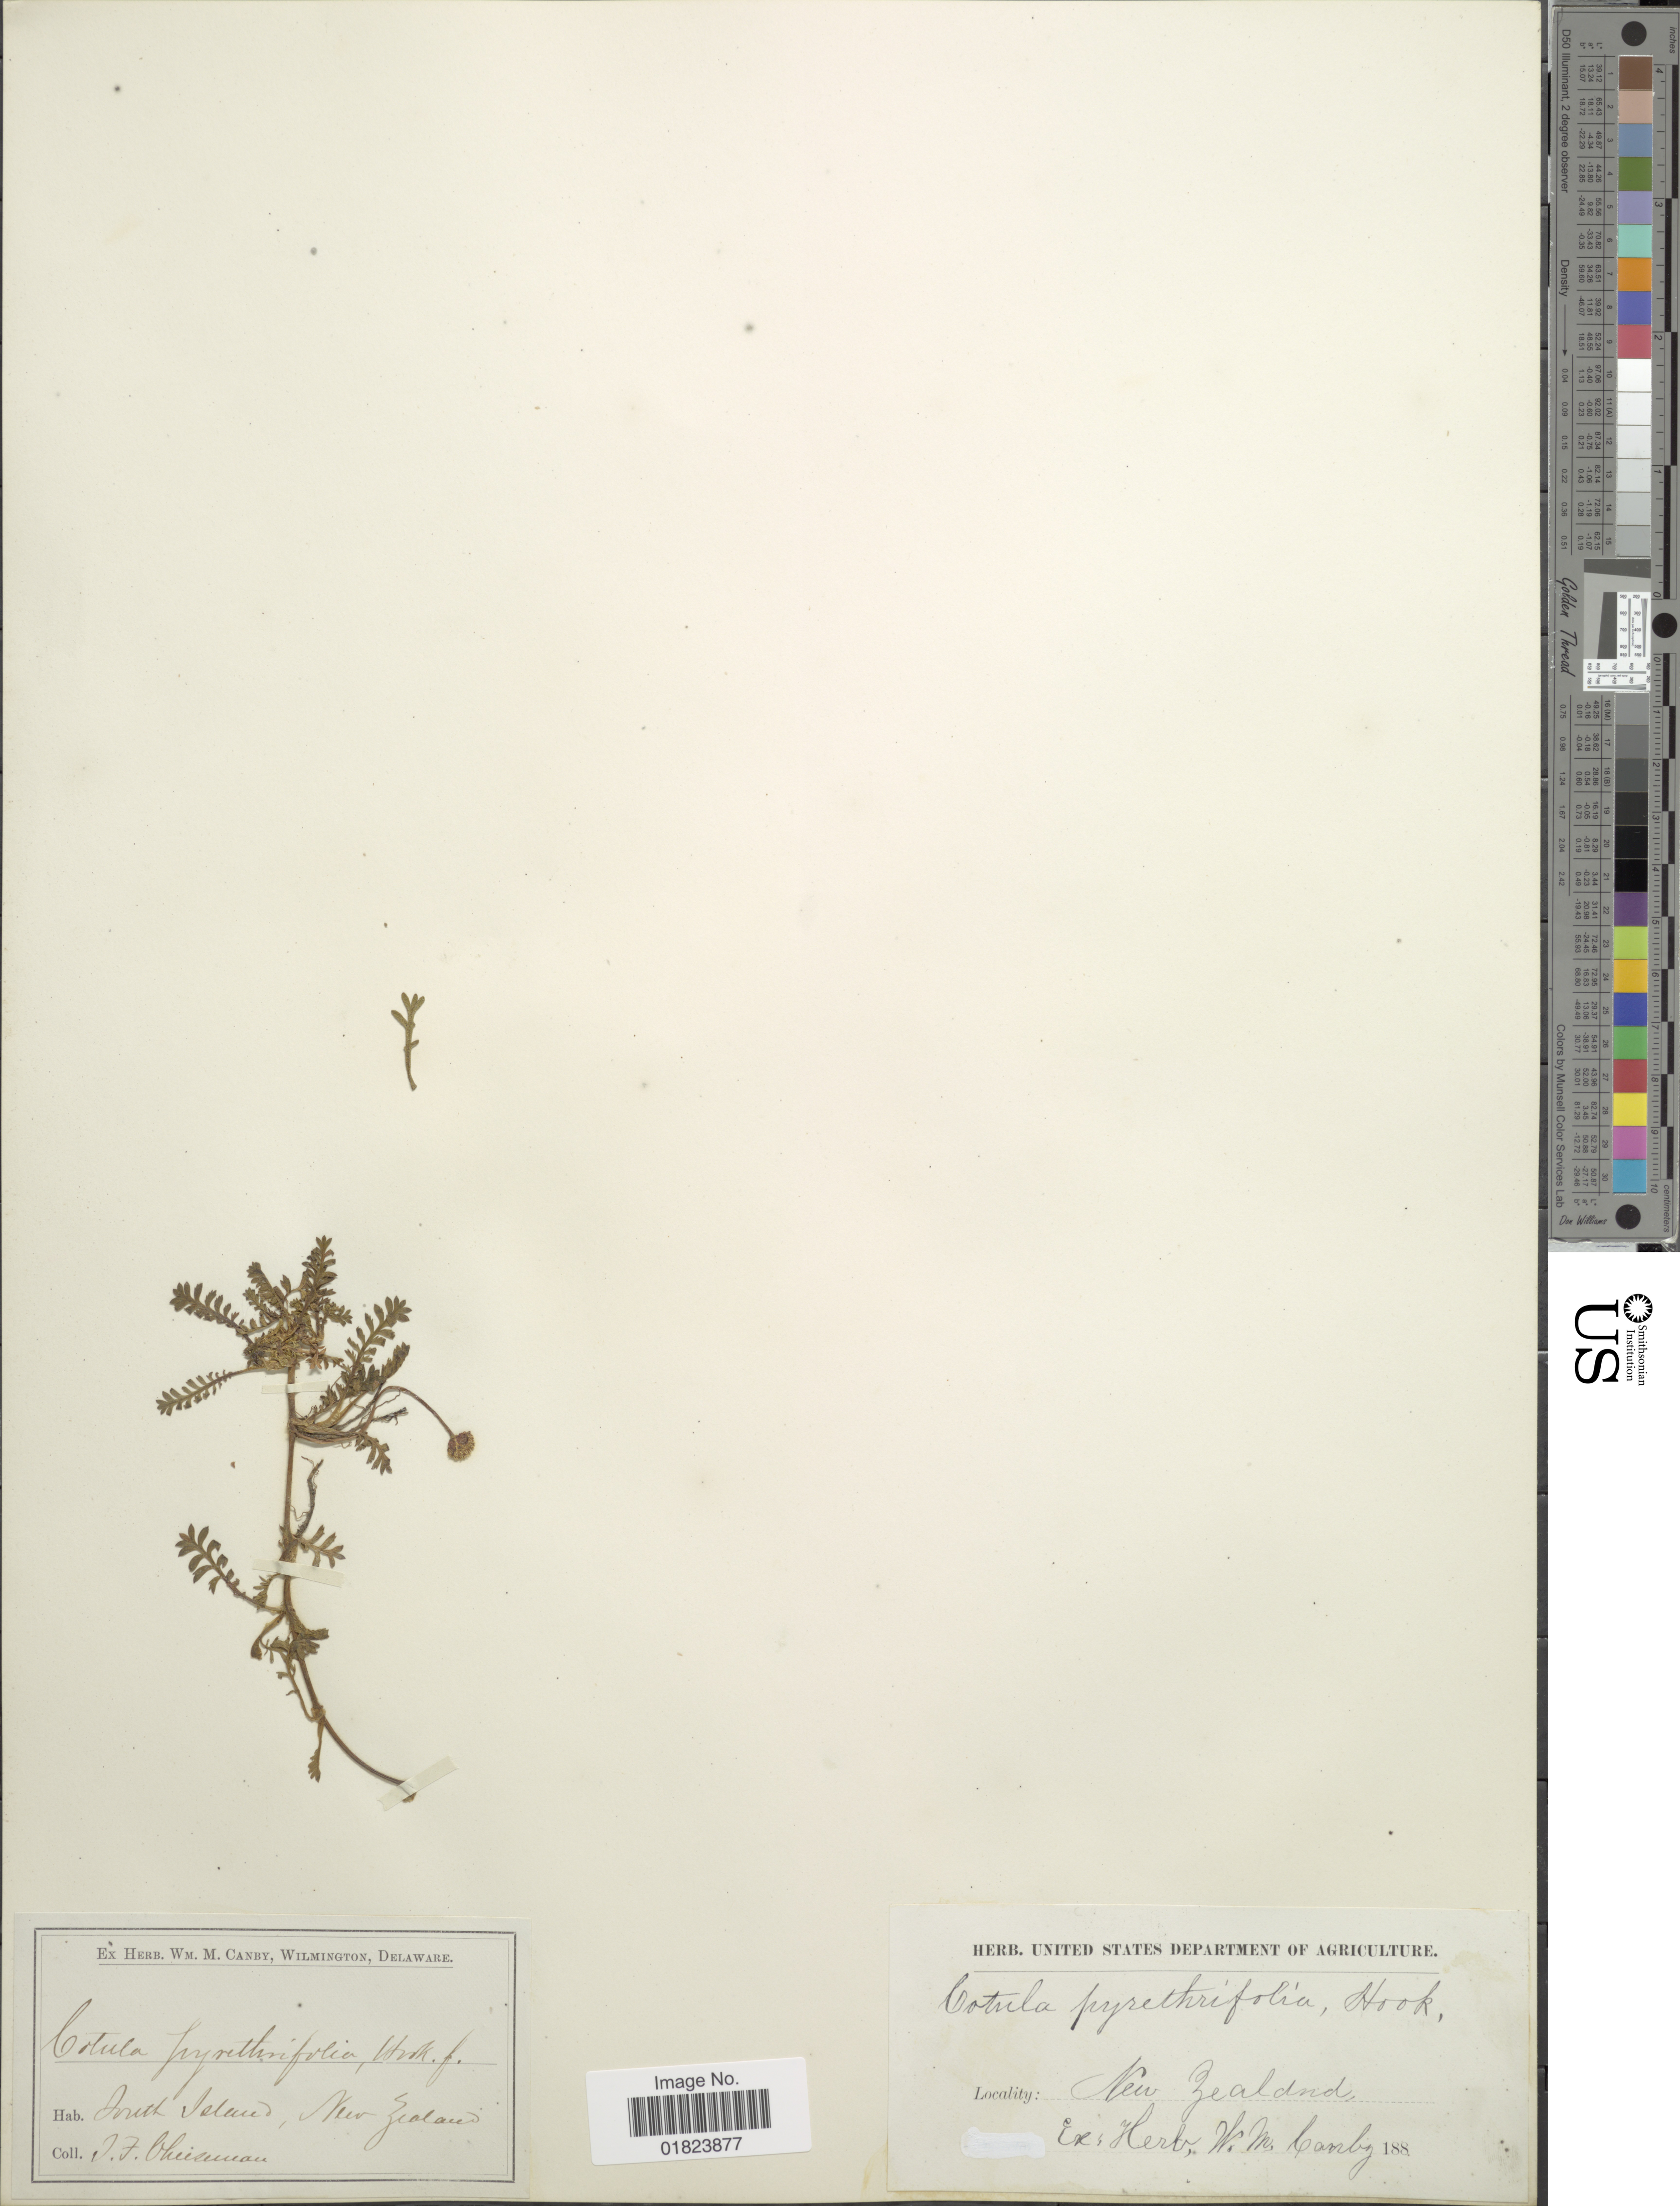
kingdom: Plantae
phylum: Tracheophyta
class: Magnoliopsida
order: Asterales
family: Asteraceae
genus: Cotula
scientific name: Cotula pyrethrifolia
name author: Hook. f.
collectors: T. F. Cheeseman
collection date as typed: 188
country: New Zealand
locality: South Island.